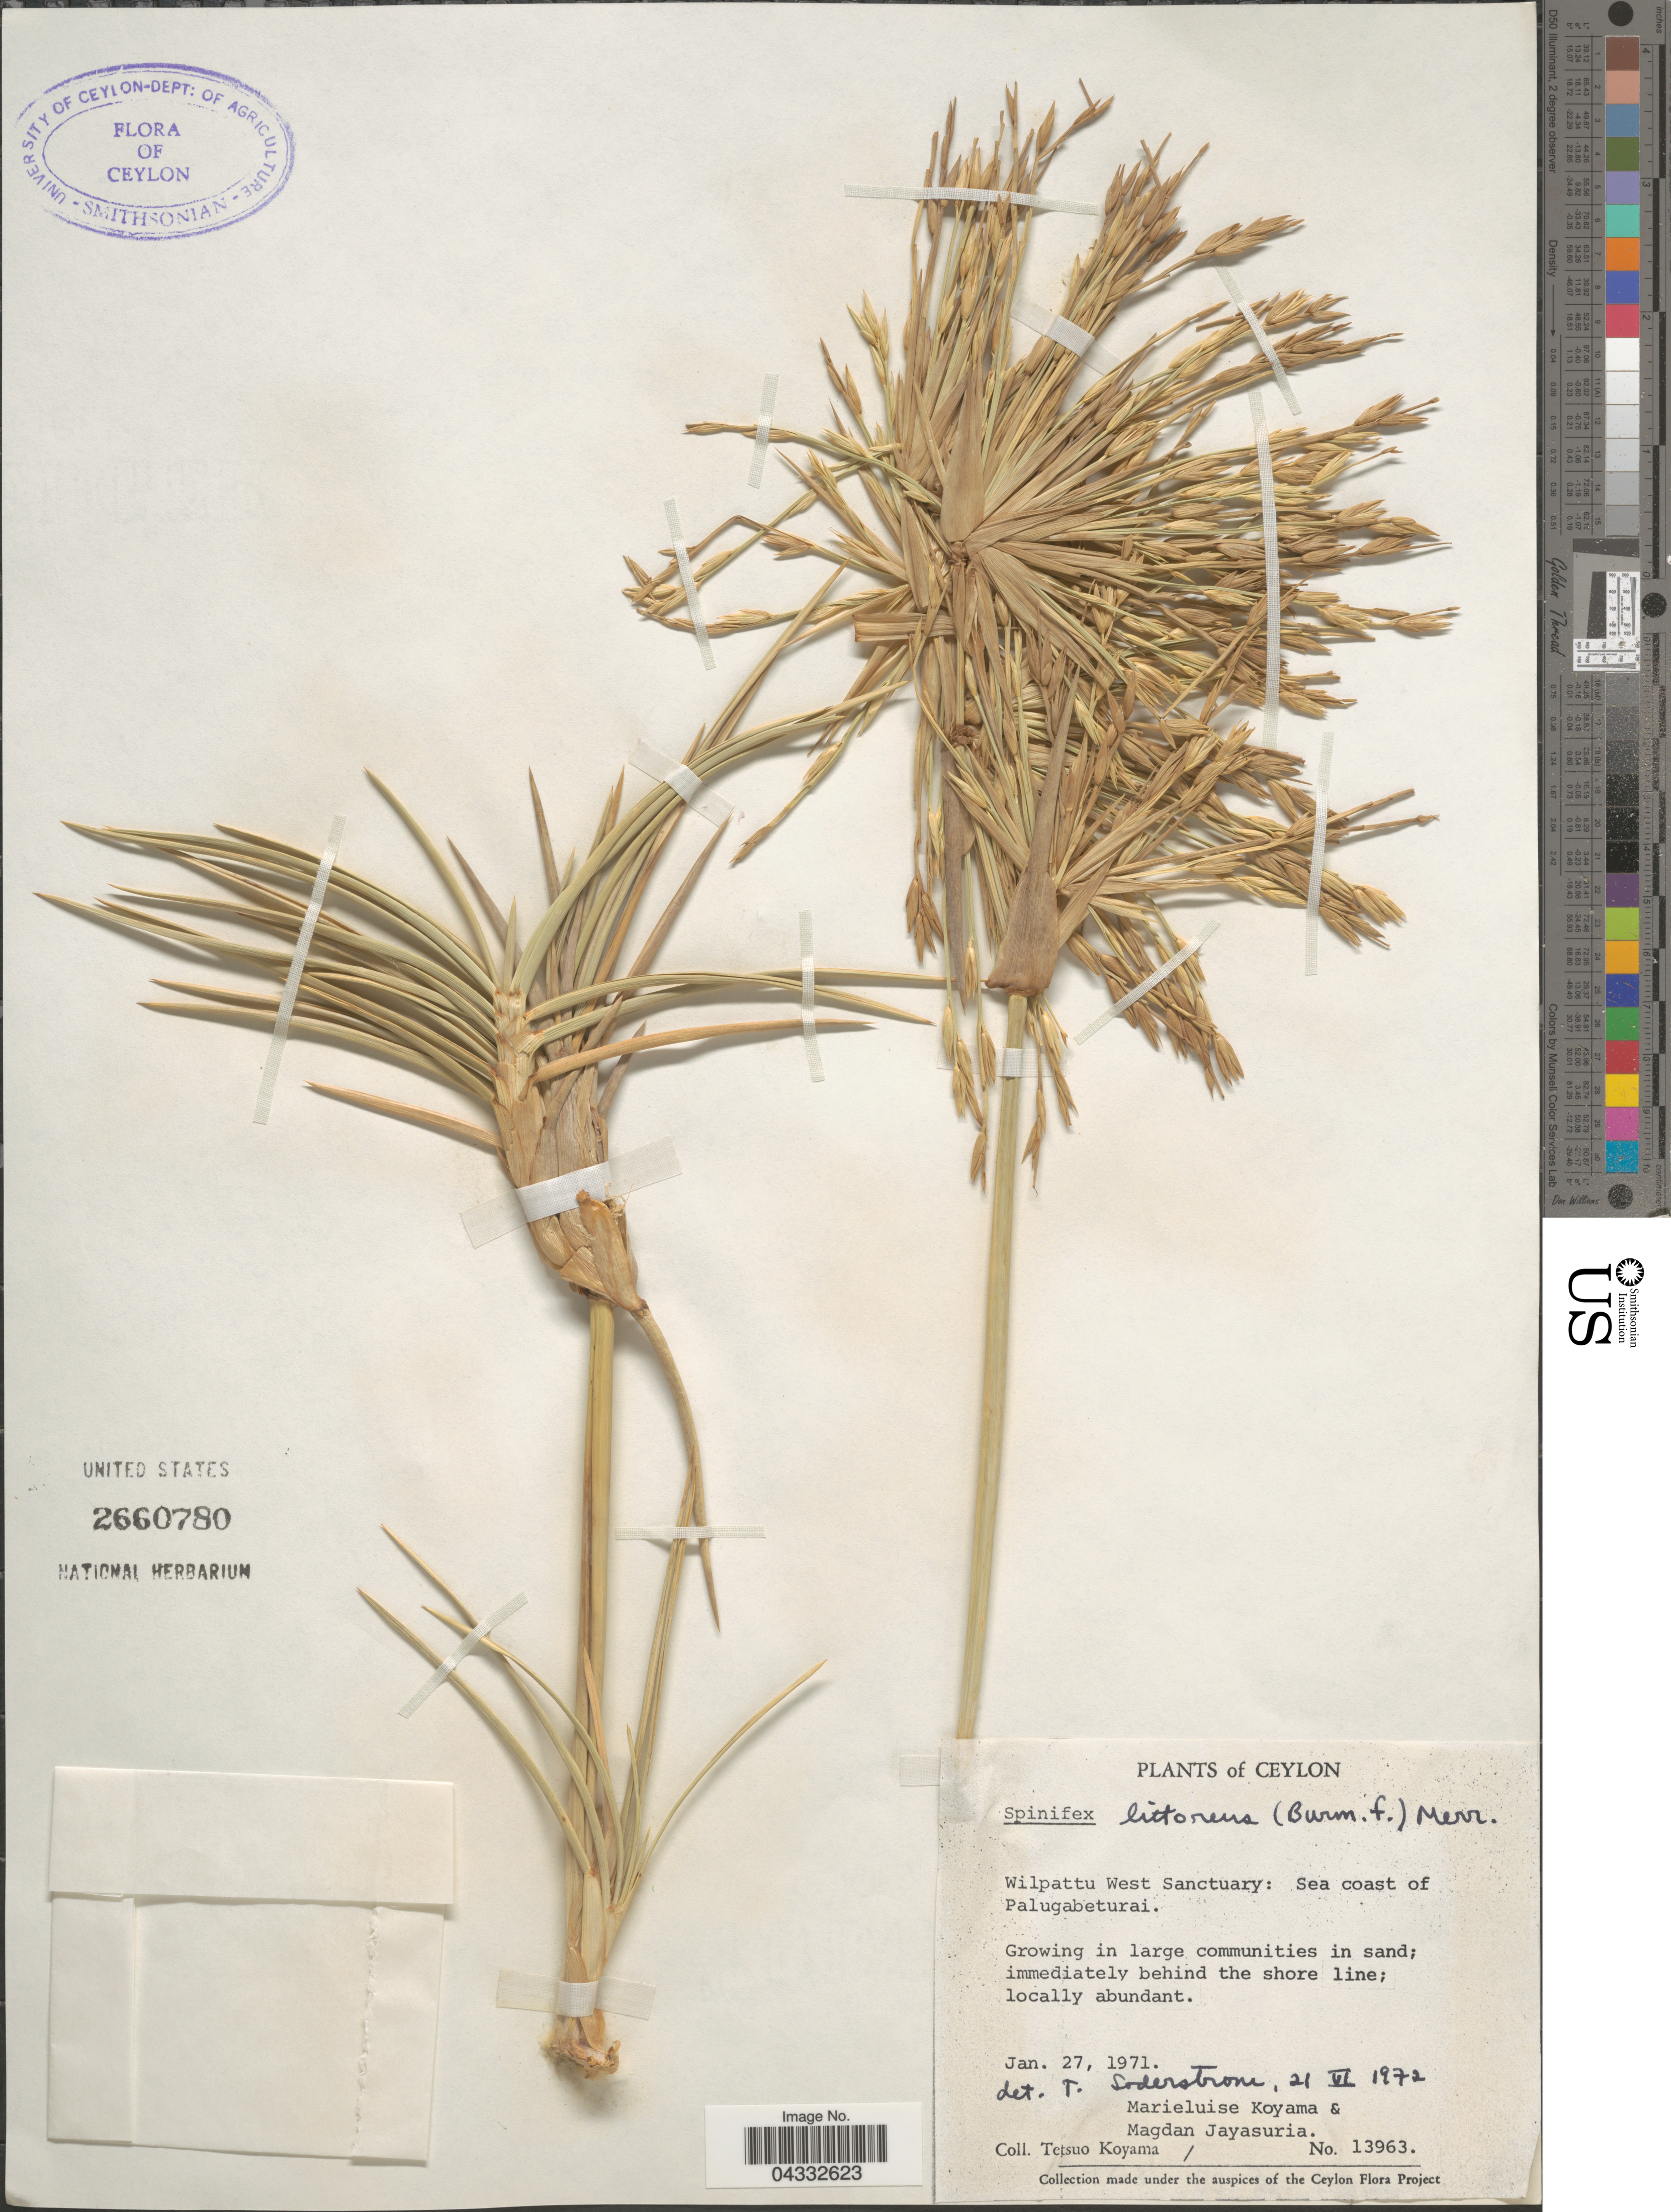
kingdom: Plantae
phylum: Tracheophyta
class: Liliopsida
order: Poales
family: Poaceae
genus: Spinifex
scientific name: Spinifex littoreus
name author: (Burm. f.) Merr.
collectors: T. Koyama, M. Koyama & M. Jayasuria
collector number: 13963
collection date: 1971-01-27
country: Sri Lanka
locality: Ceylon. Wilpattu West Sanctuary: Sea coast of Palugabeturai.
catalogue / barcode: US 2660780